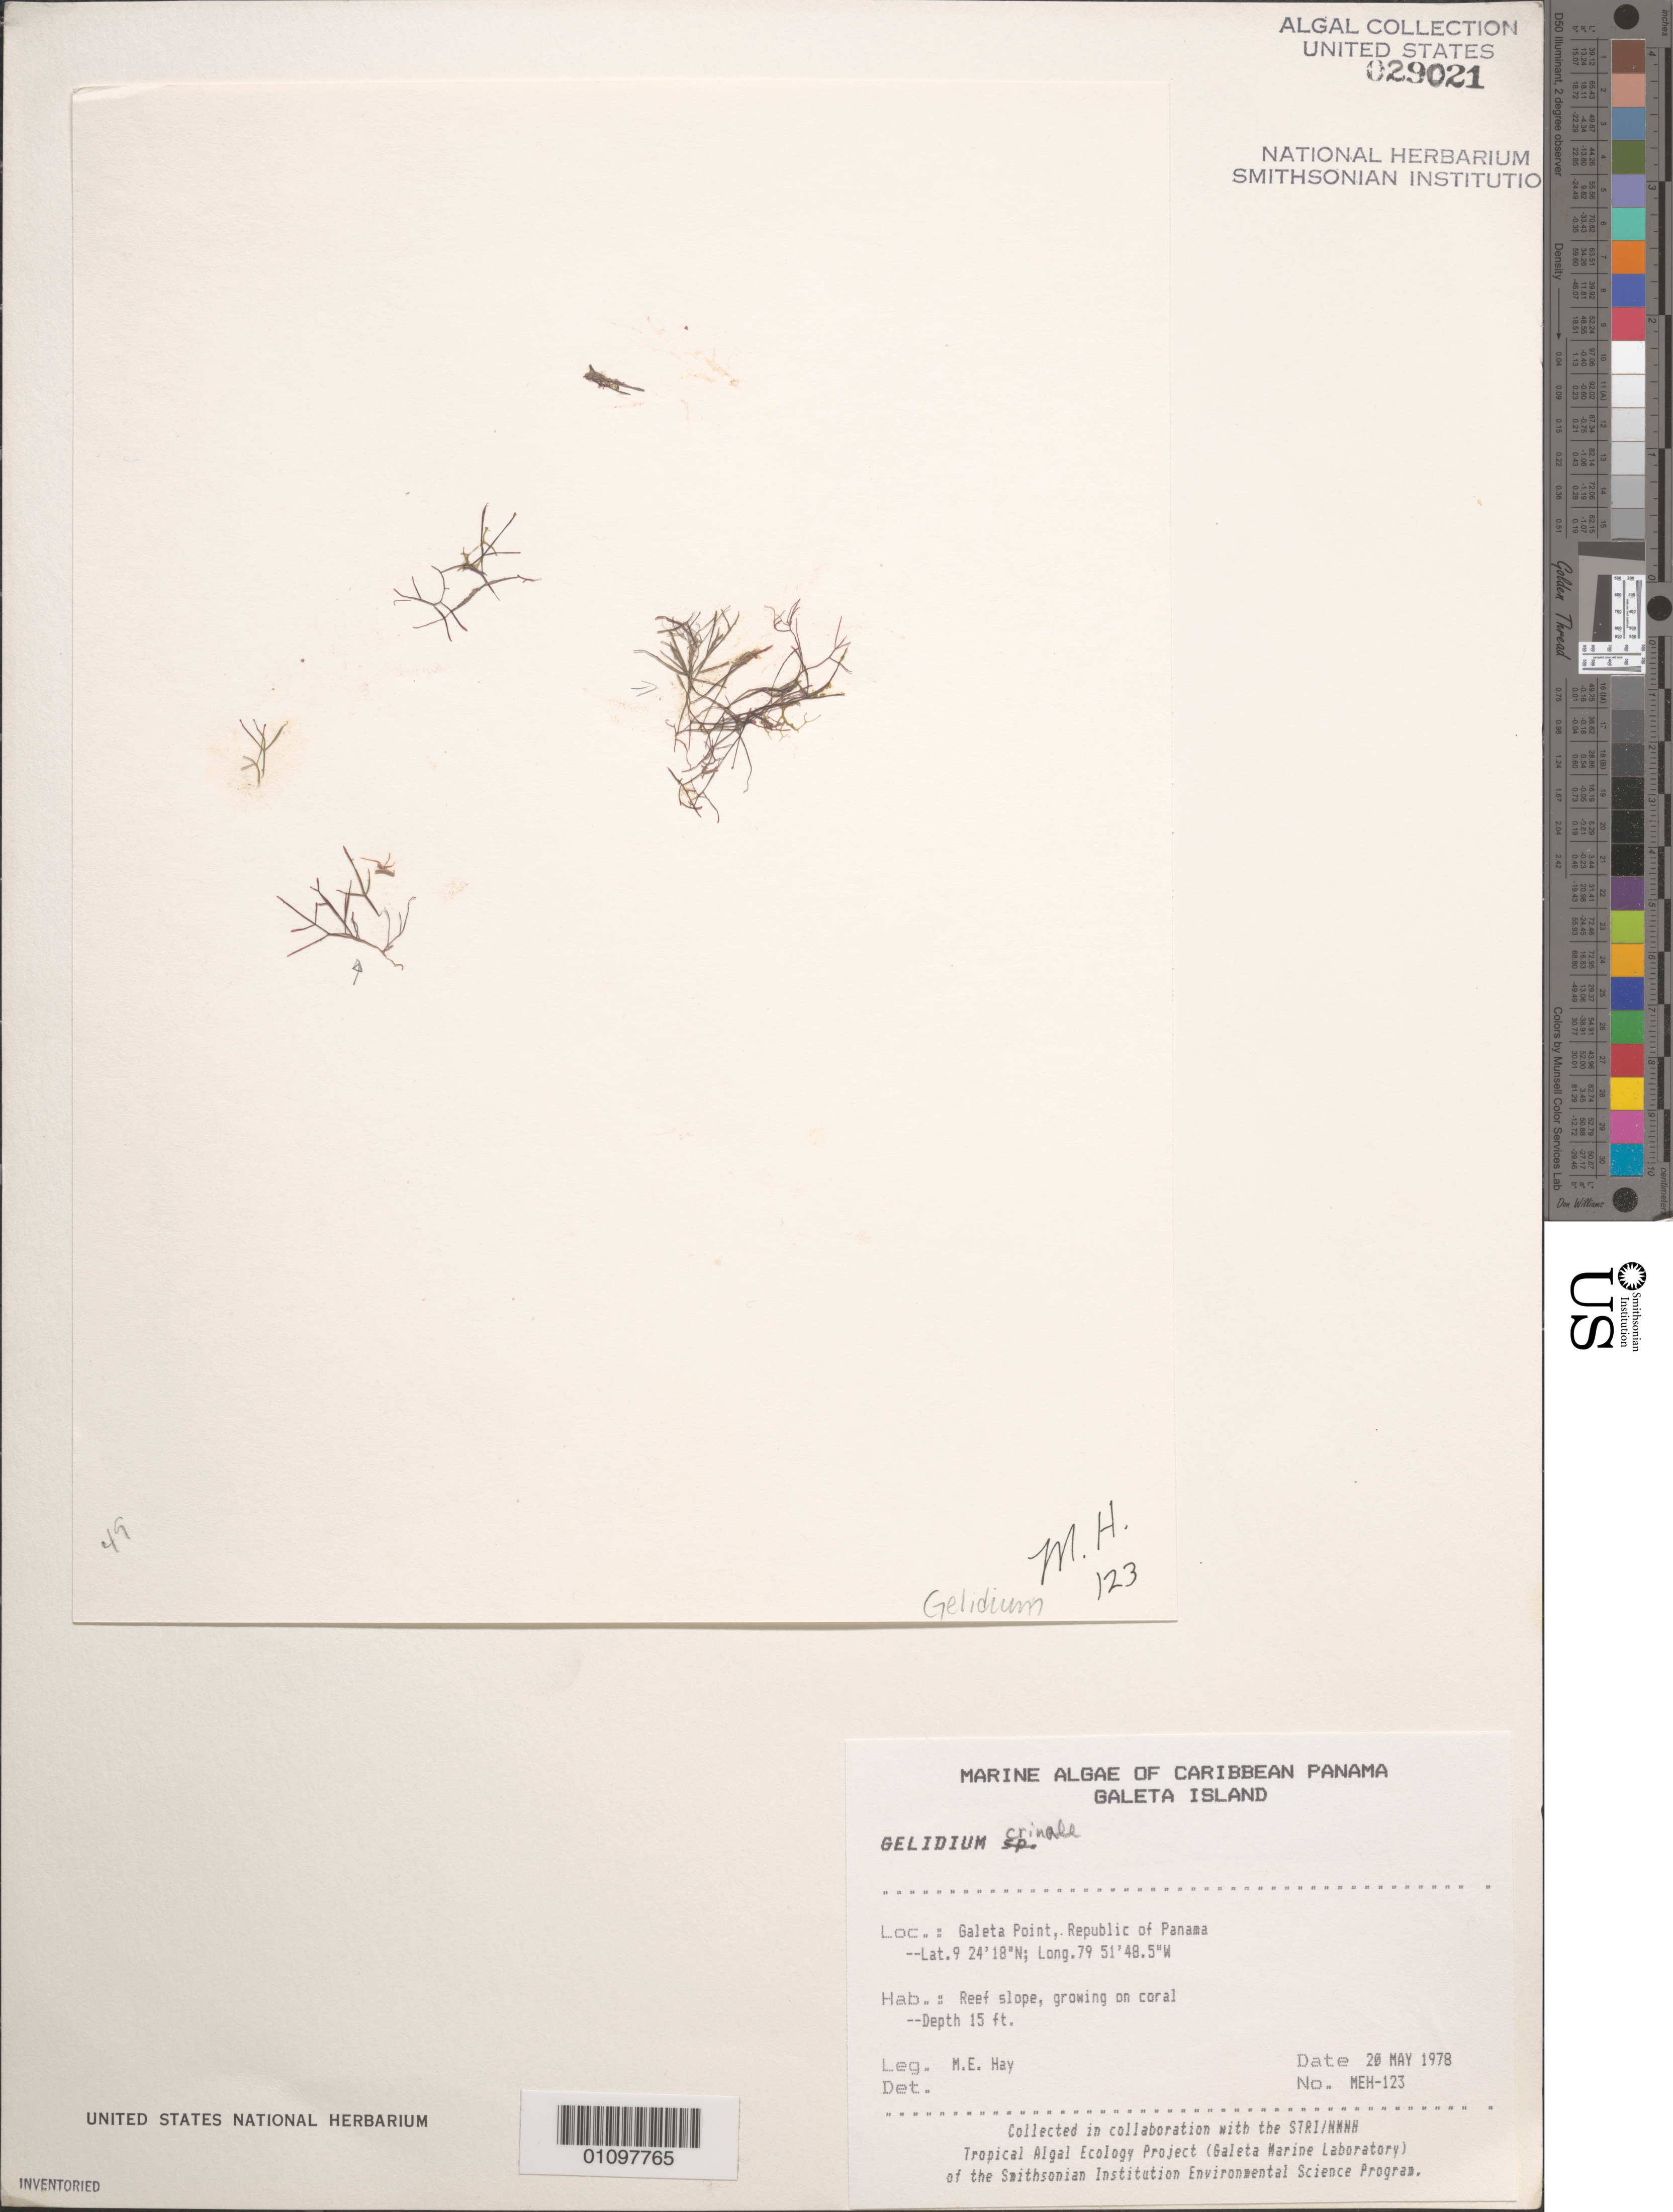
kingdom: Plantae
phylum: Rhodophyta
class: Florideophyceae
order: Gelidiales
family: Gelidiaceae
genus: Gelidium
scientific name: Gelidium crinale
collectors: M. E. Hay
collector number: MEH-123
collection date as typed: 20 May 1978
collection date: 1978-05-20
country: Panama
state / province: Colón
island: Galeta Island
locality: Galeta Point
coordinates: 9 24' 18" N, 79 51' 48.5" W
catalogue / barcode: US 29021